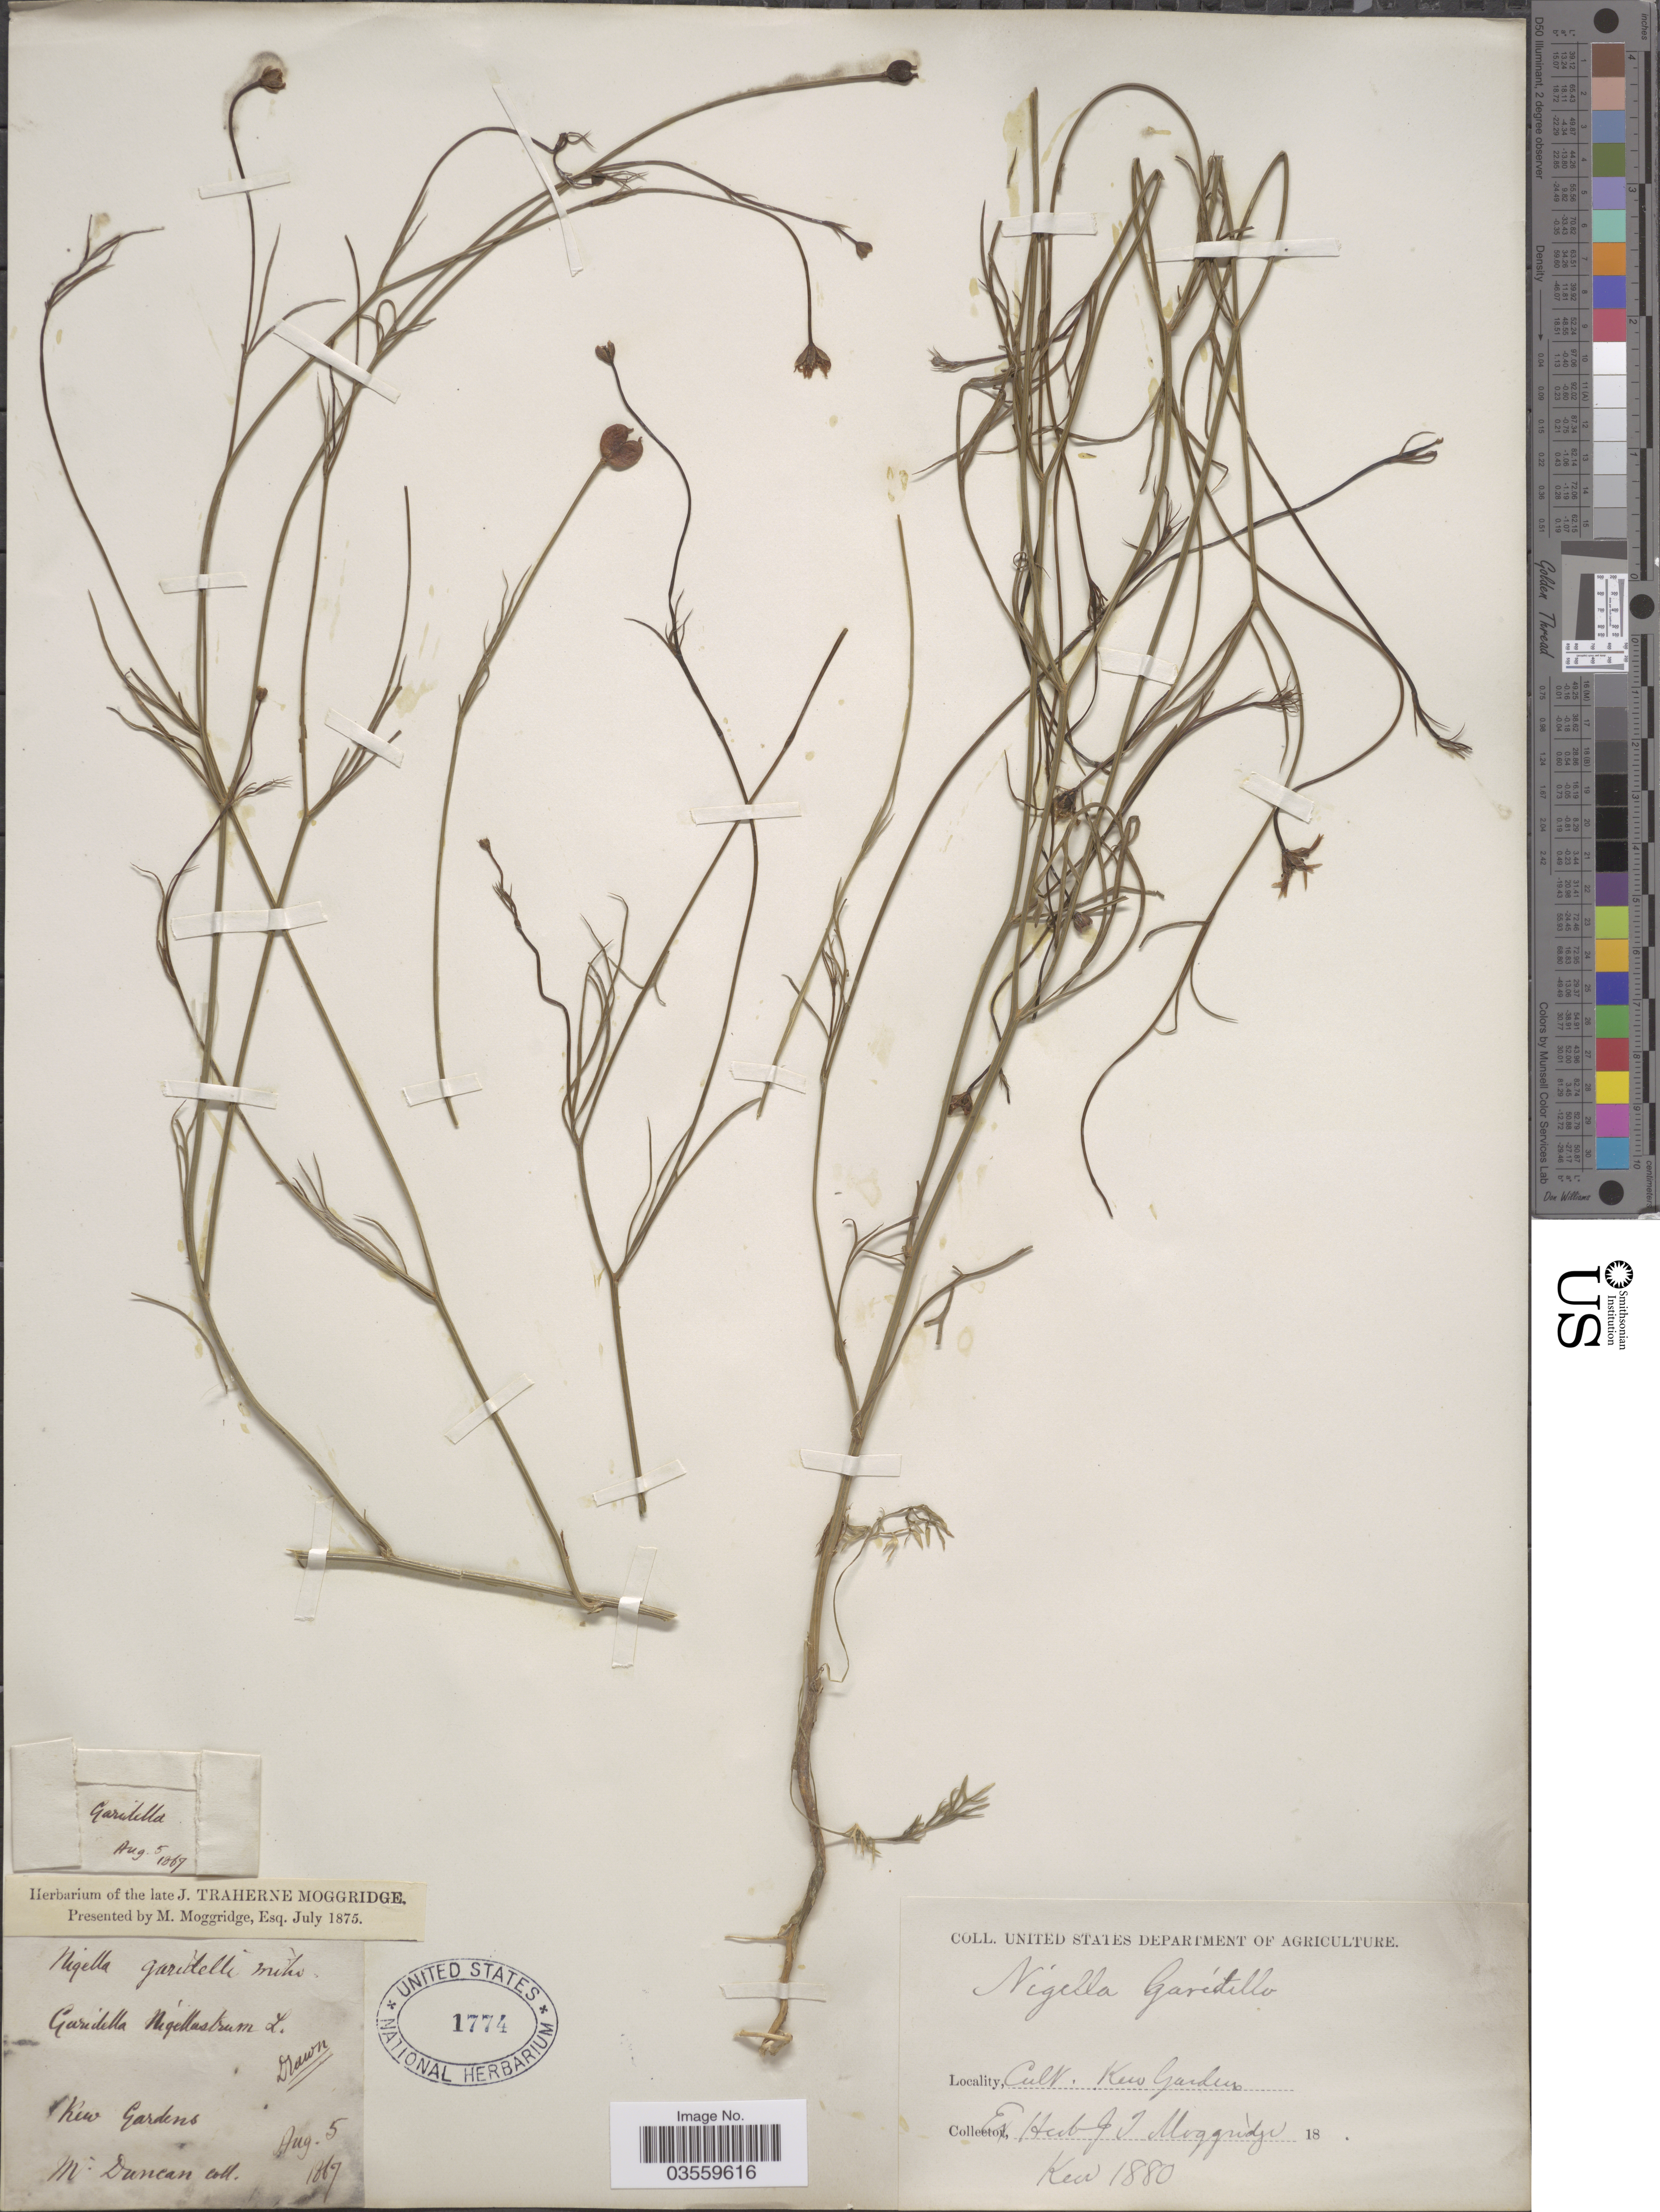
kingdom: Plantae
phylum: Tracheophyta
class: Magnoliopsida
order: Ranunculales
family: Ranunculaceae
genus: Nigella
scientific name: Nigella garidella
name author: Spenn.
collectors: M. Duncan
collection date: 1867-08-05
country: United Kingdom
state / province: England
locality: Kew Gardens.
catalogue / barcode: US 1774